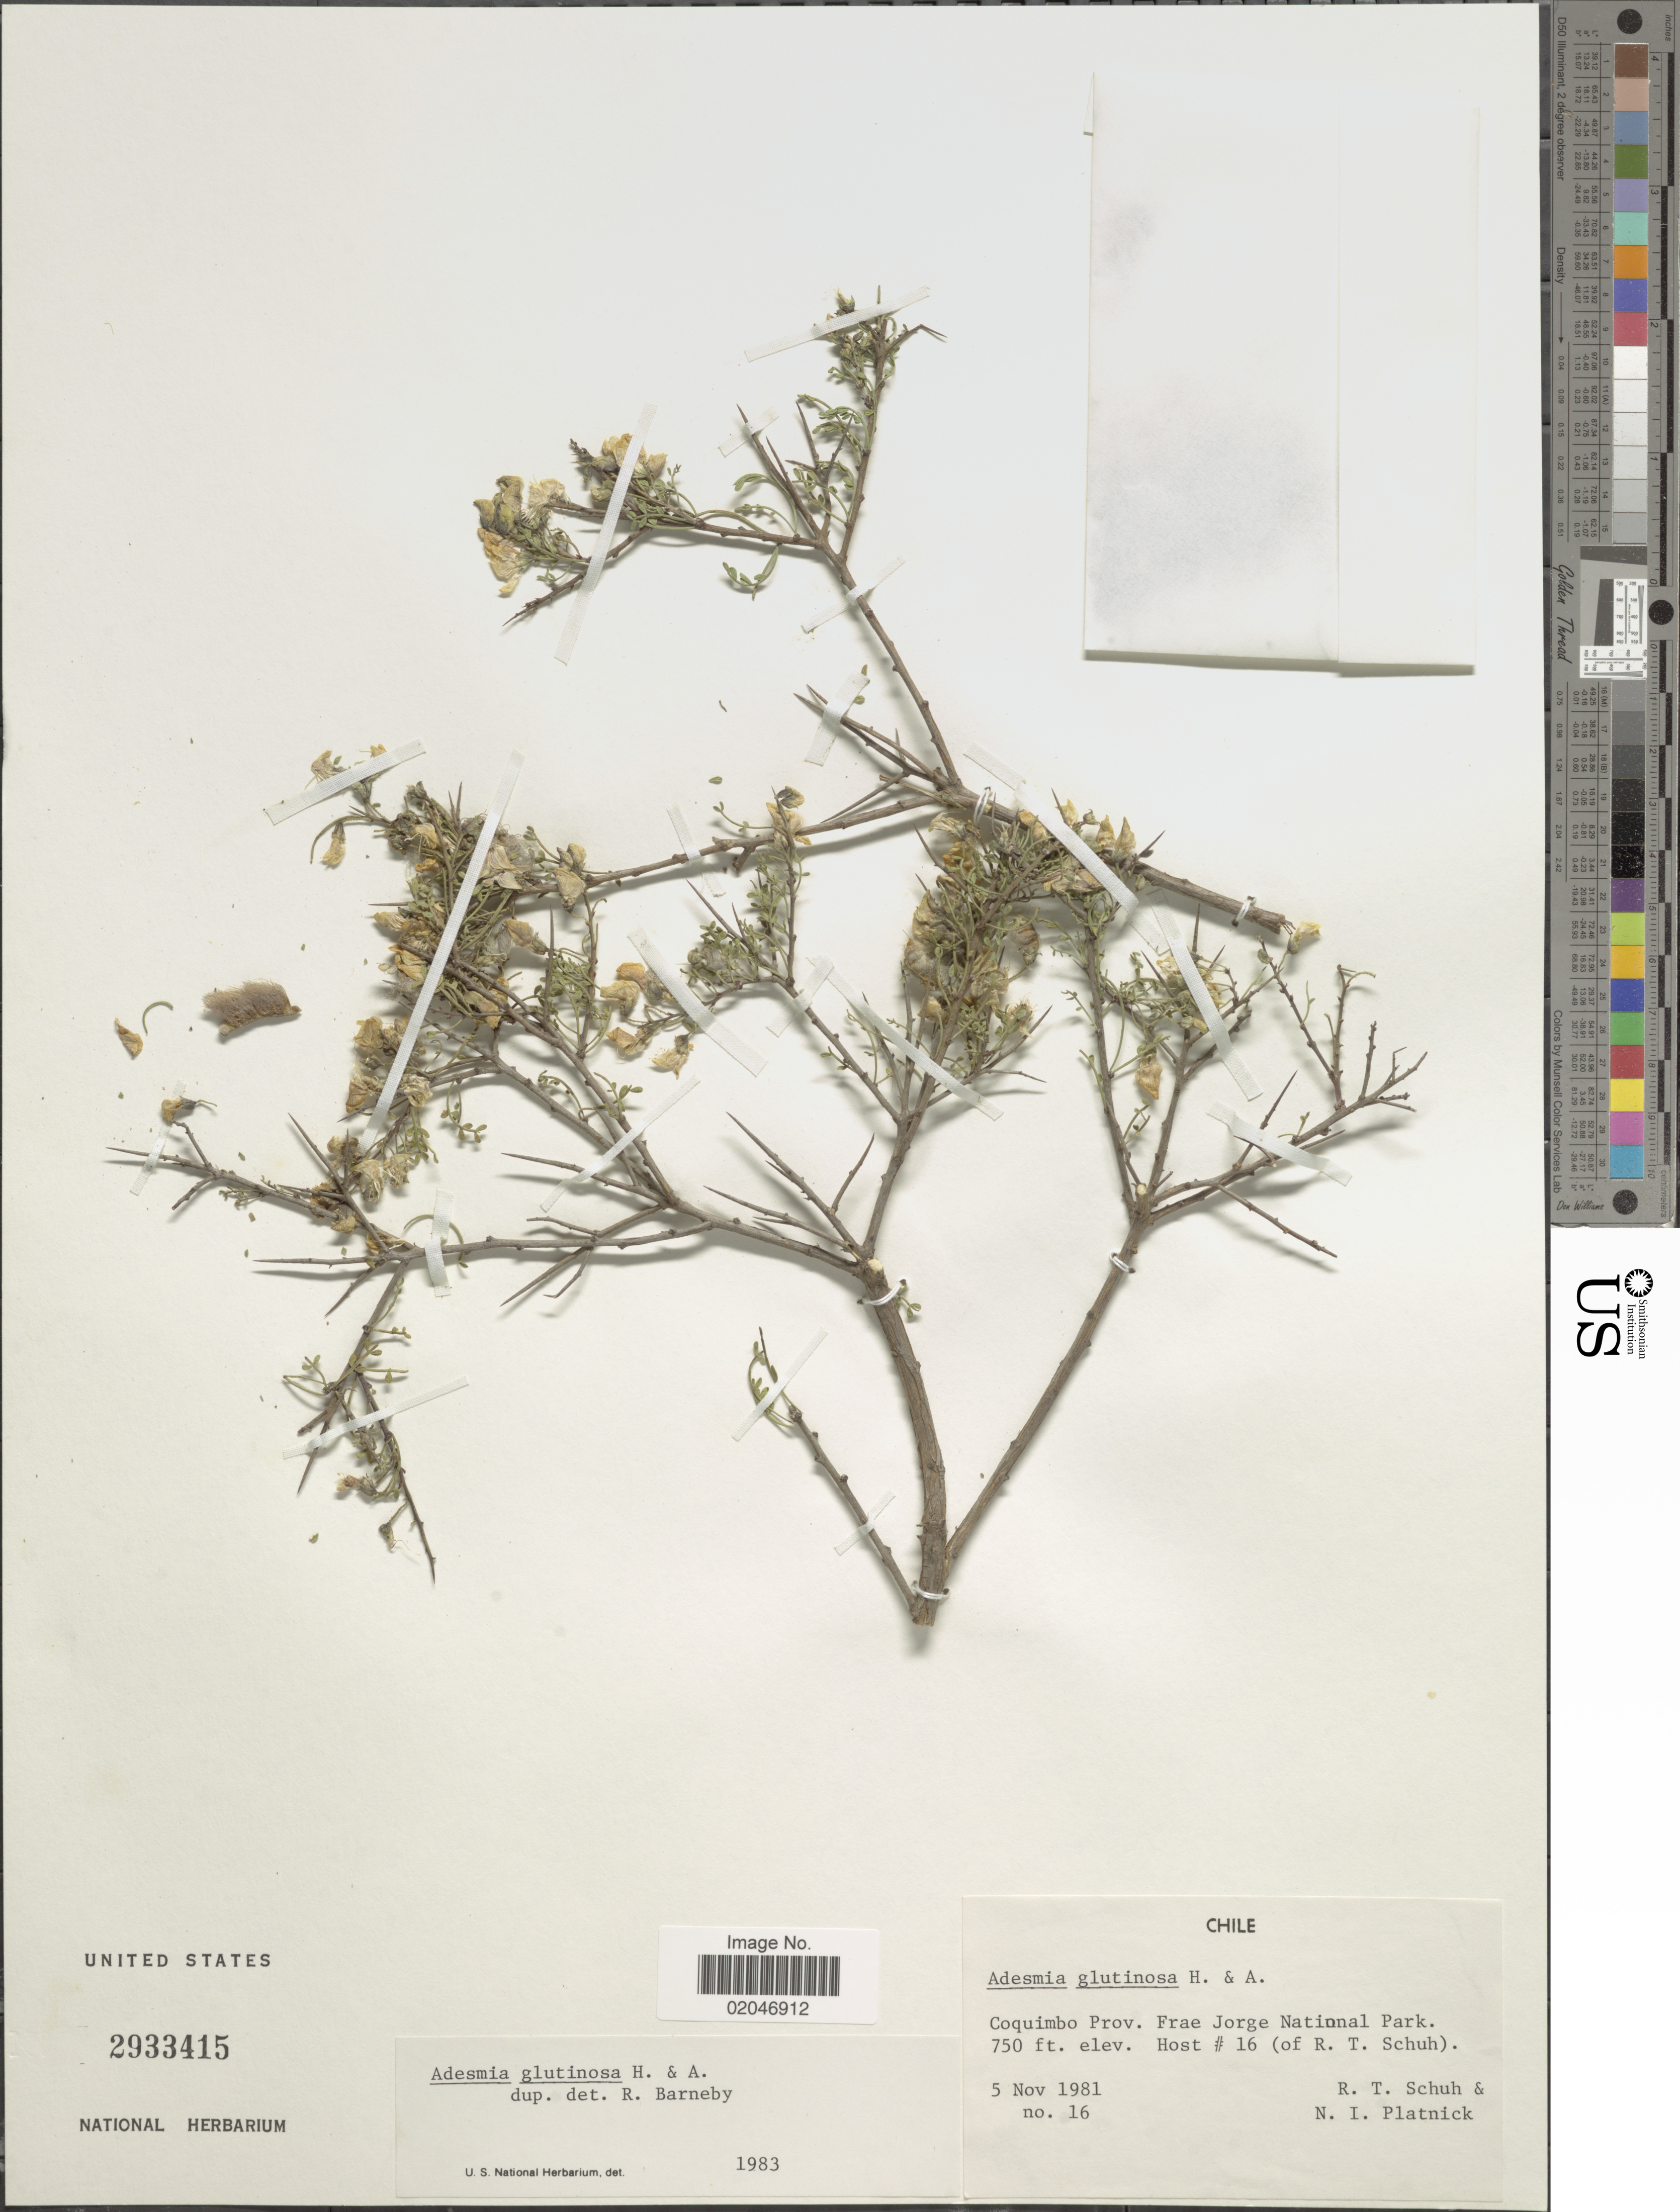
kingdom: Plantae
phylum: Tracheophyta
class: Magnoliopsida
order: Fabales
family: Fabaceae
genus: Adesmia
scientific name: Adesmia glutinosa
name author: Hook. & Arn.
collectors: R. Schuh & N. Platnick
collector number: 16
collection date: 1981-11-05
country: Chile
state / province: Coquimbo (IV)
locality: Frae Jorge National Park. Host # 16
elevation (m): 229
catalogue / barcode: US 2933415